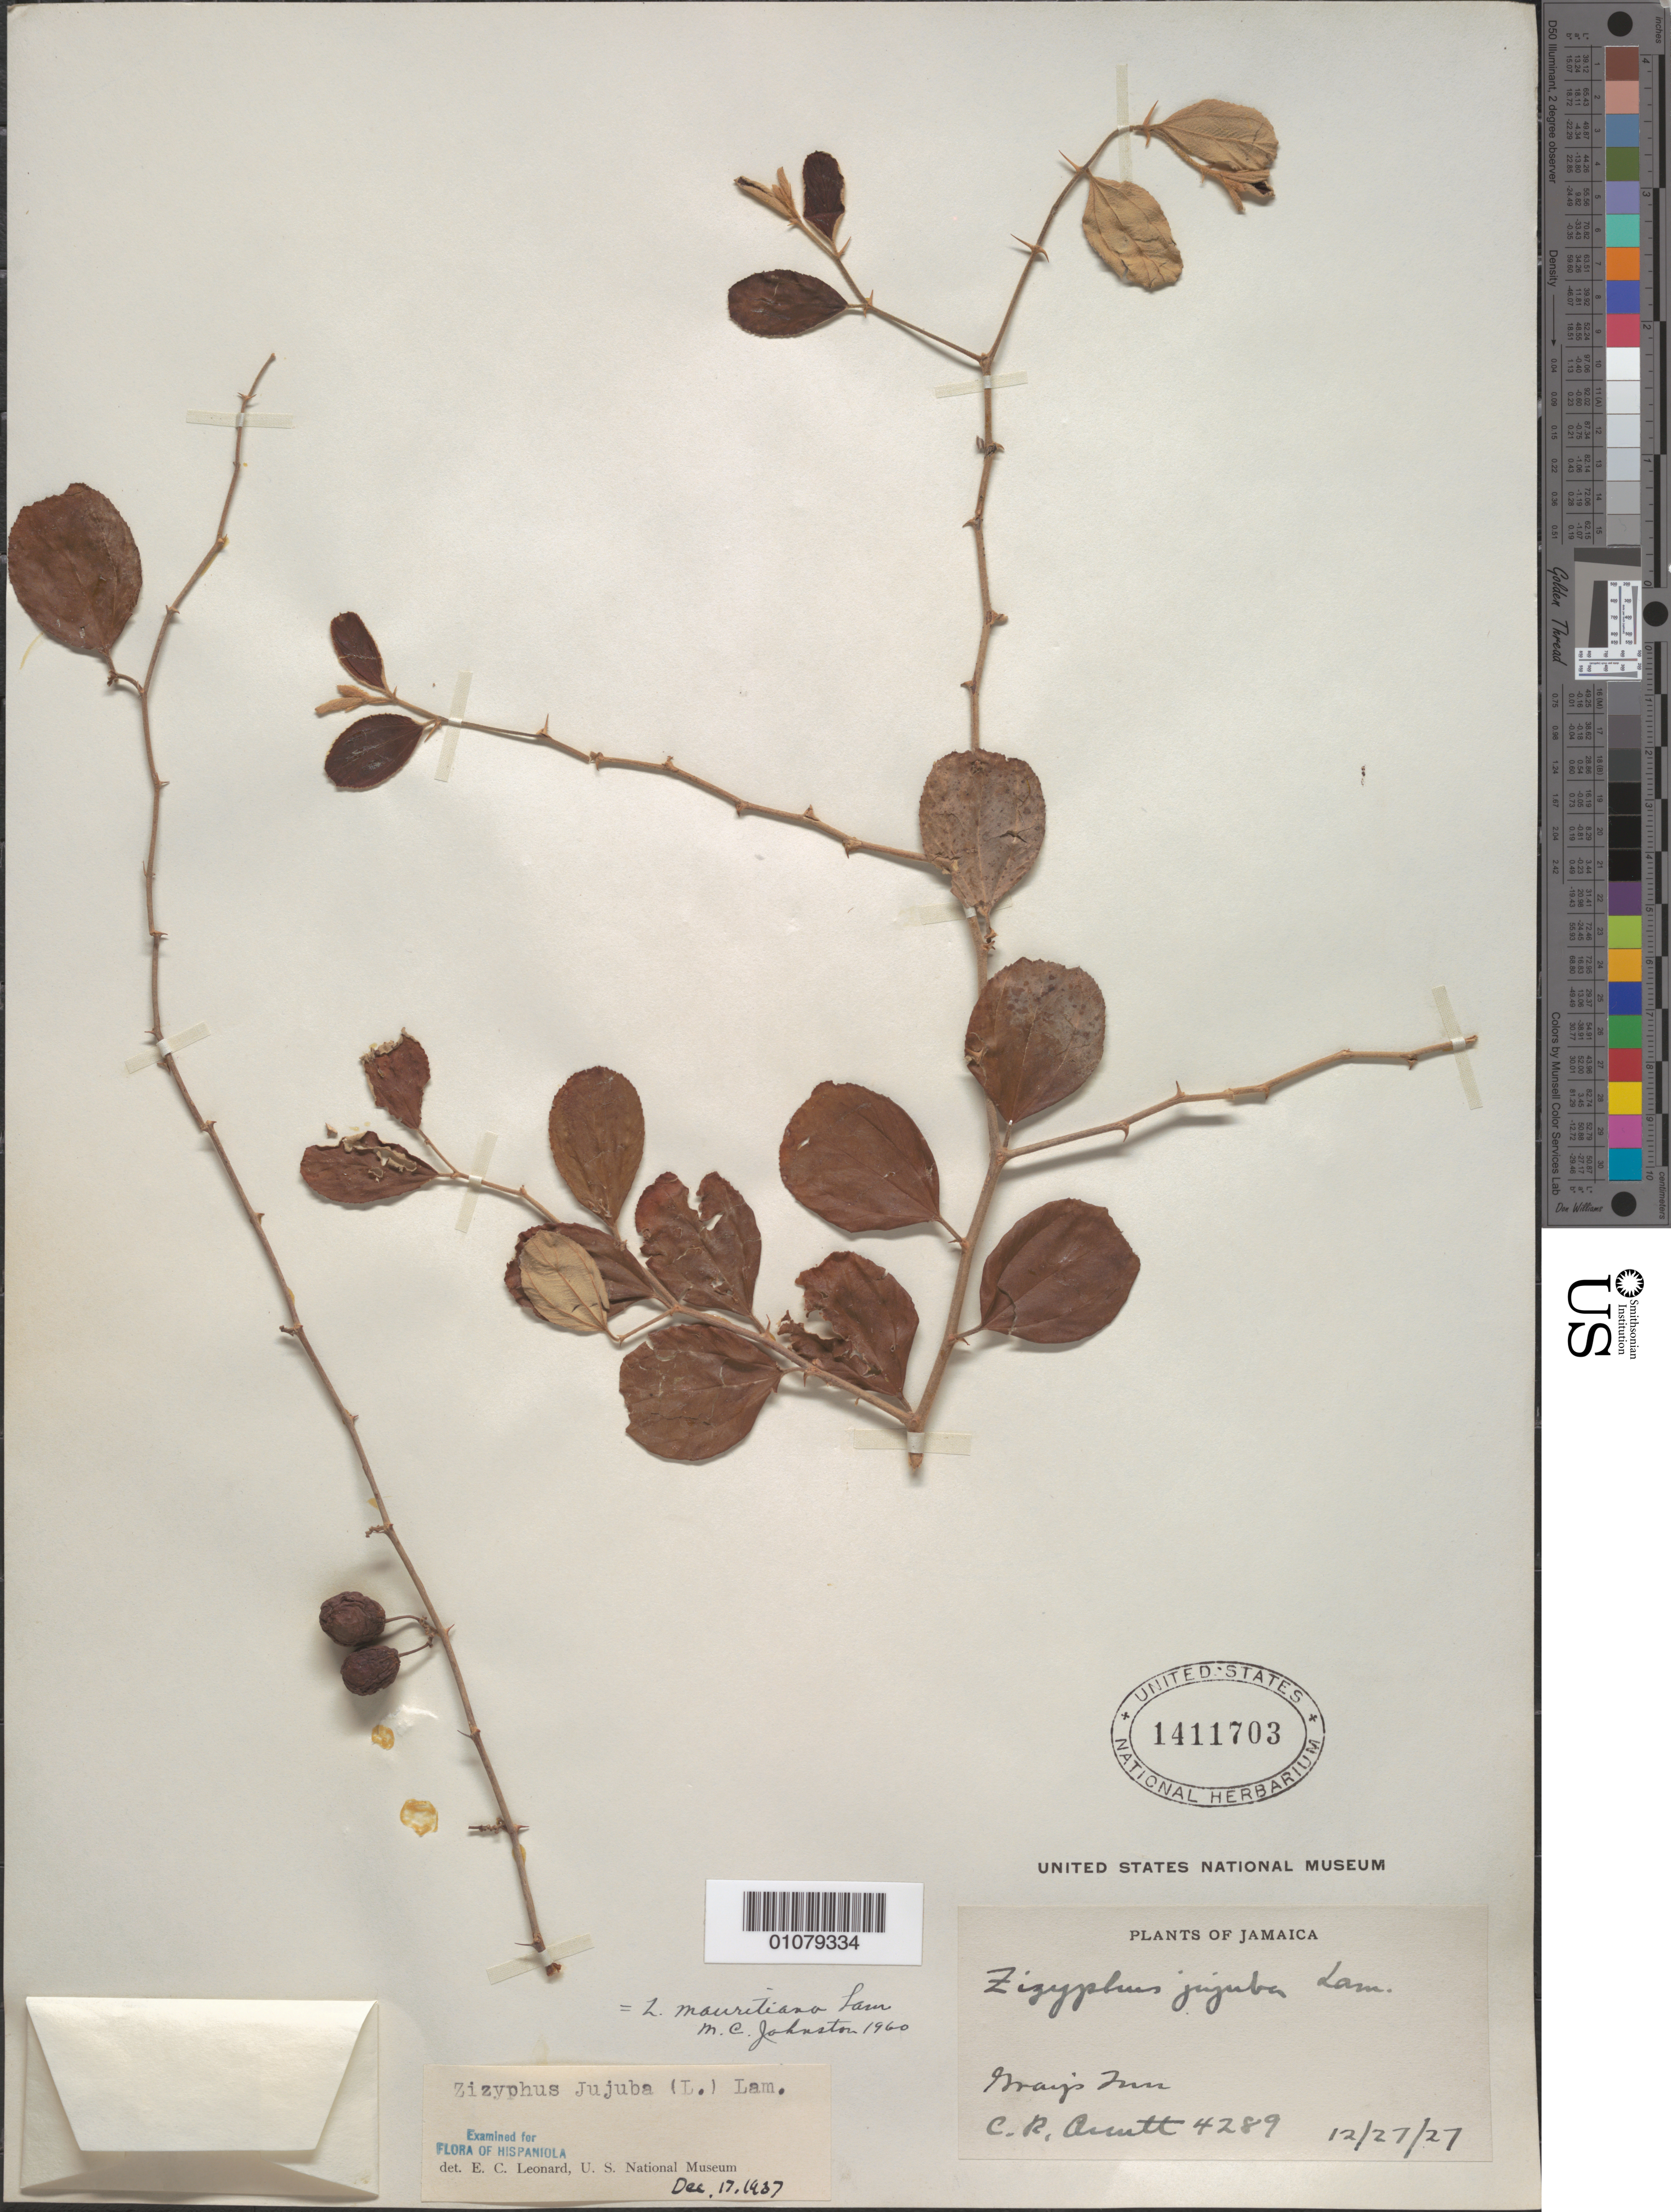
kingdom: Plantae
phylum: Tracheophyta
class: Magnoliopsida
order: Rosales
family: Rhamnaceae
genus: Ziziphus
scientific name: Ziziphus mauritiana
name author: Lam.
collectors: C. Arcutt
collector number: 4289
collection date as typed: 27 Dec 1927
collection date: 1927-12-27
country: Jamaica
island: Jamaica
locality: May's Run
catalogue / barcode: US 1411703